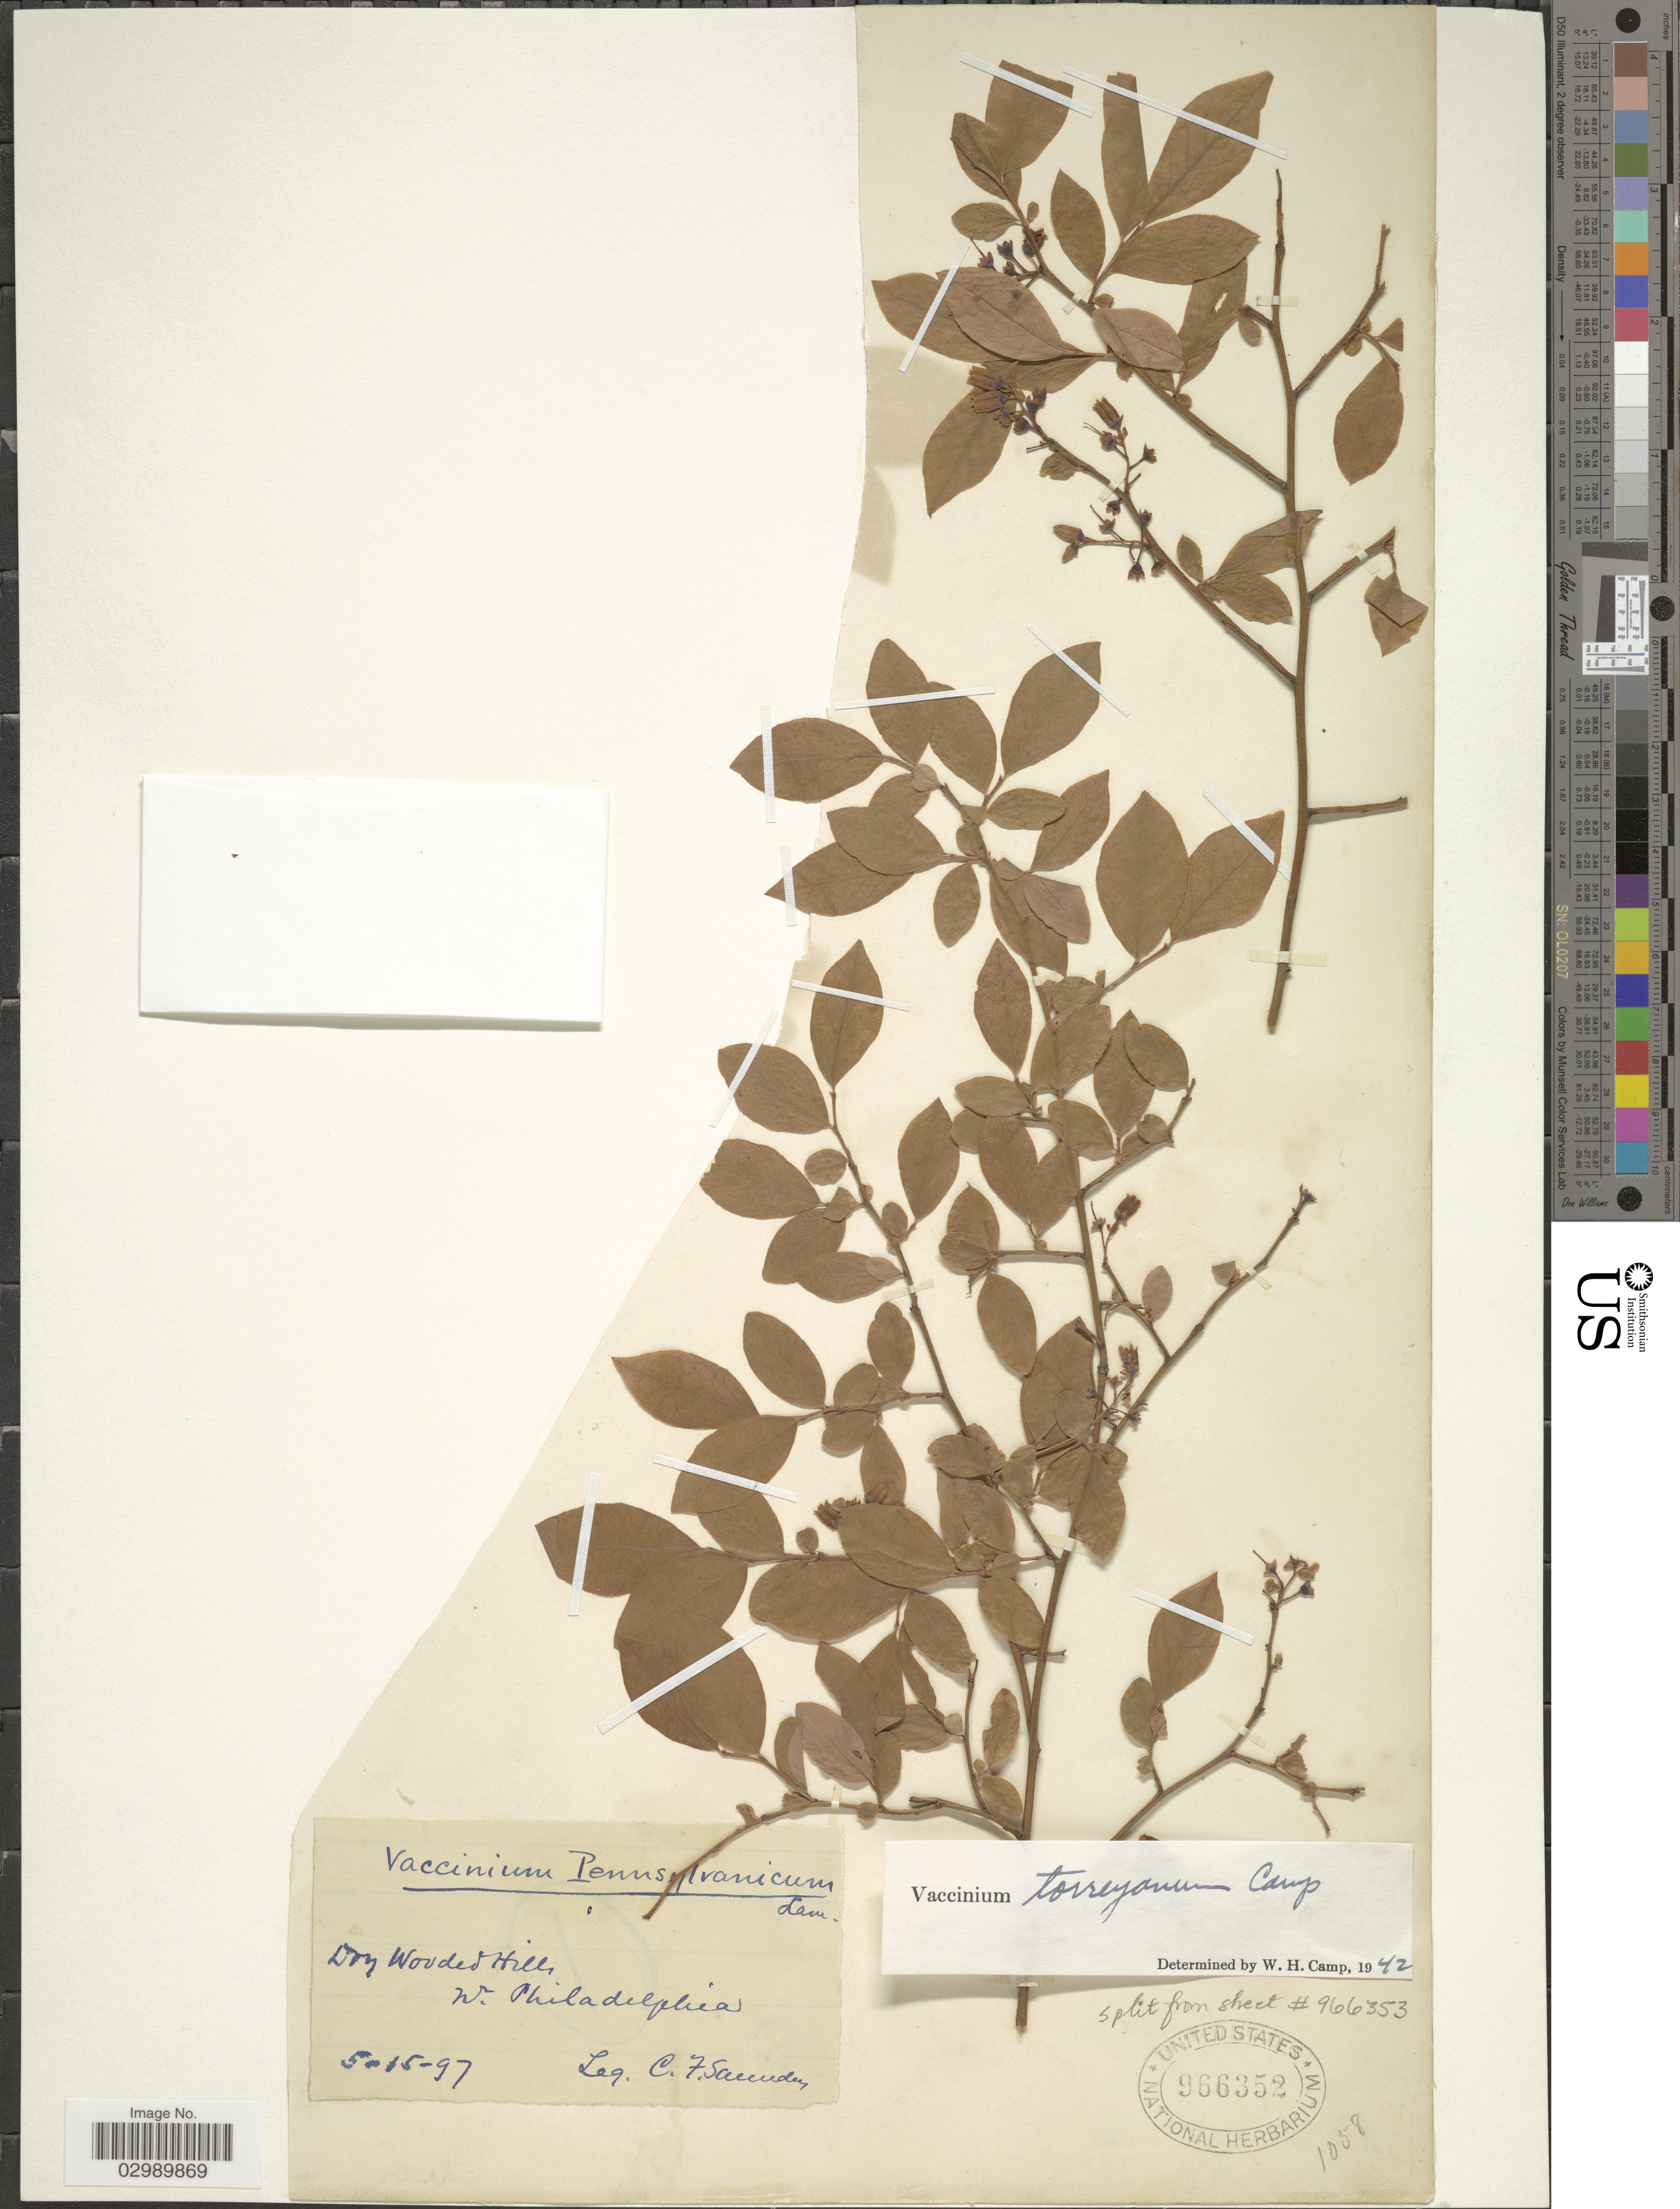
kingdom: Plantae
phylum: Tracheophyta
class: Magnoliopsida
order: Ericales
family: Ericaceae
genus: Vaccinium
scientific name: Vaccinium torreyanum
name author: Camp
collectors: C. Sanders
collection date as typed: Transcribed d/m/y: 15/5/97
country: United States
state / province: Pennsylvania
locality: Dry Wooded Hill, W. Philadelphia.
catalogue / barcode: US 966352